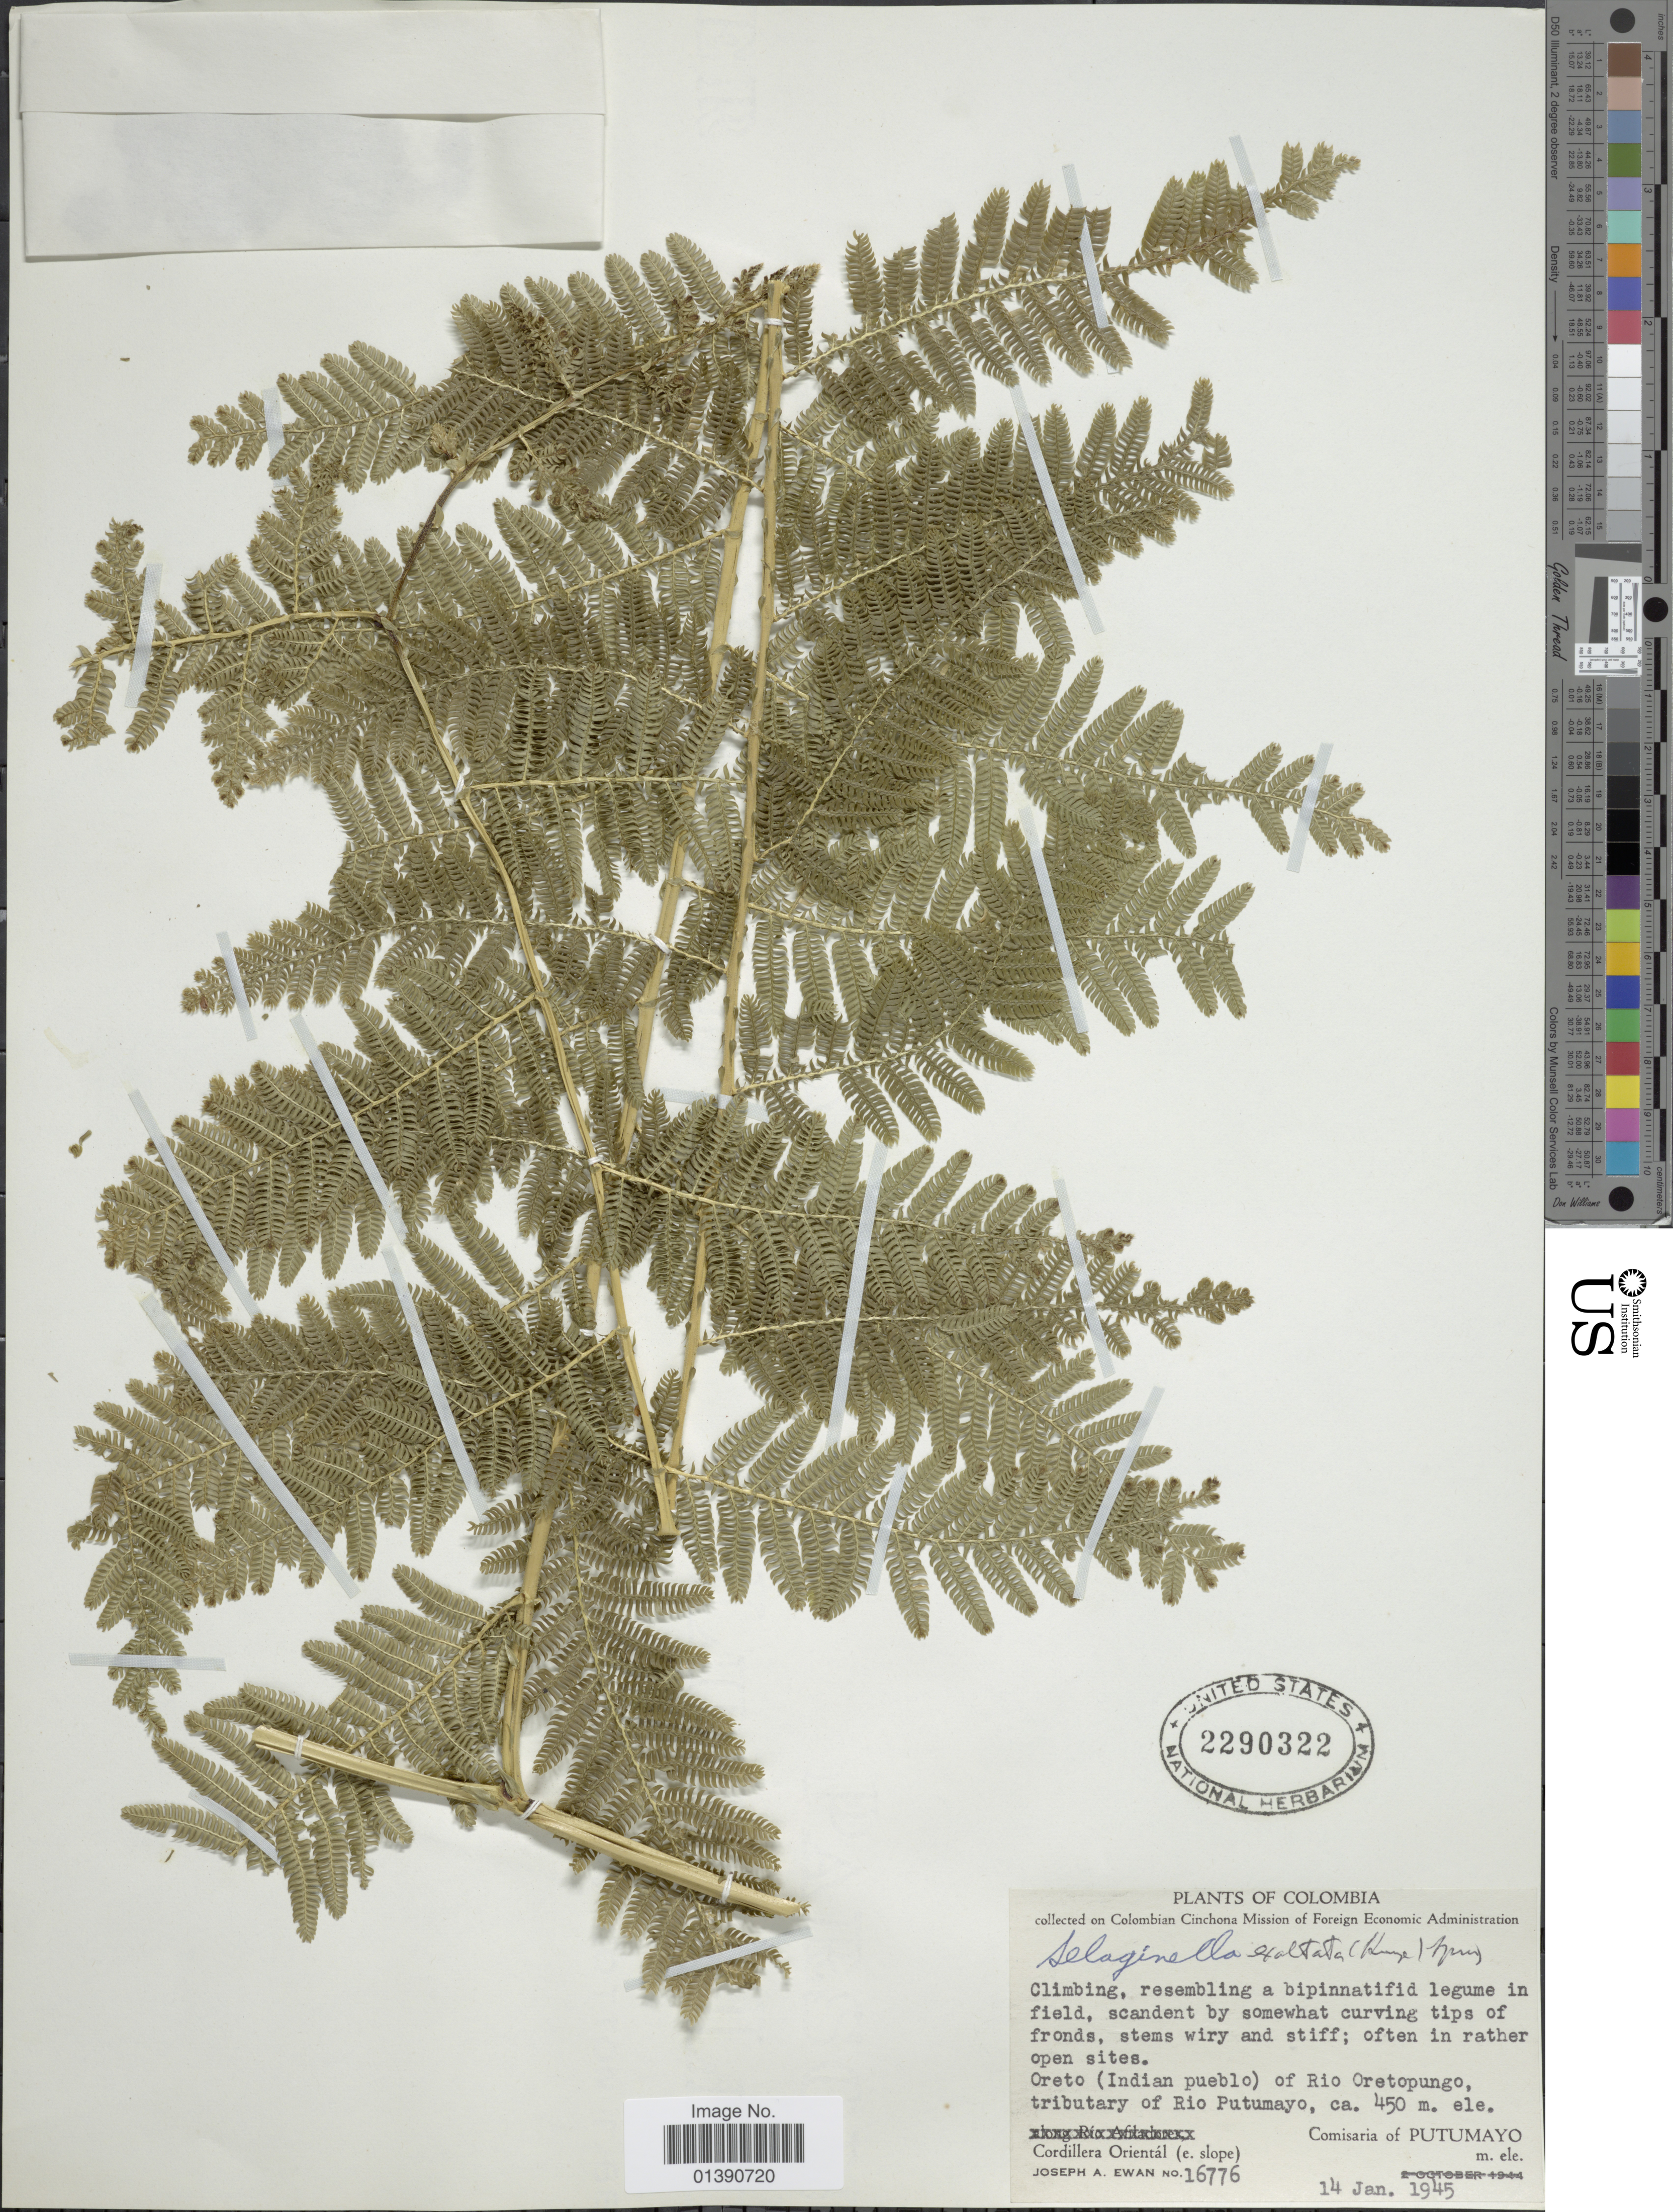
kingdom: Plantae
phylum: Tracheophyta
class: Lycopodiopsida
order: Selaginellales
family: Selaginellaceae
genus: Selaginella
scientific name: Selaginella exaltata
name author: (Kunze) Spring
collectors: J. A. Ewan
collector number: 16776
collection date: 1945-01-14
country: Colombia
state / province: Putumayo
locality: Oreto (Indian pueblo) of Rio Orepungo, tributary of Rio Putumayo, Cordillera Oriental (e. slope).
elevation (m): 450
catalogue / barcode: US 2290322